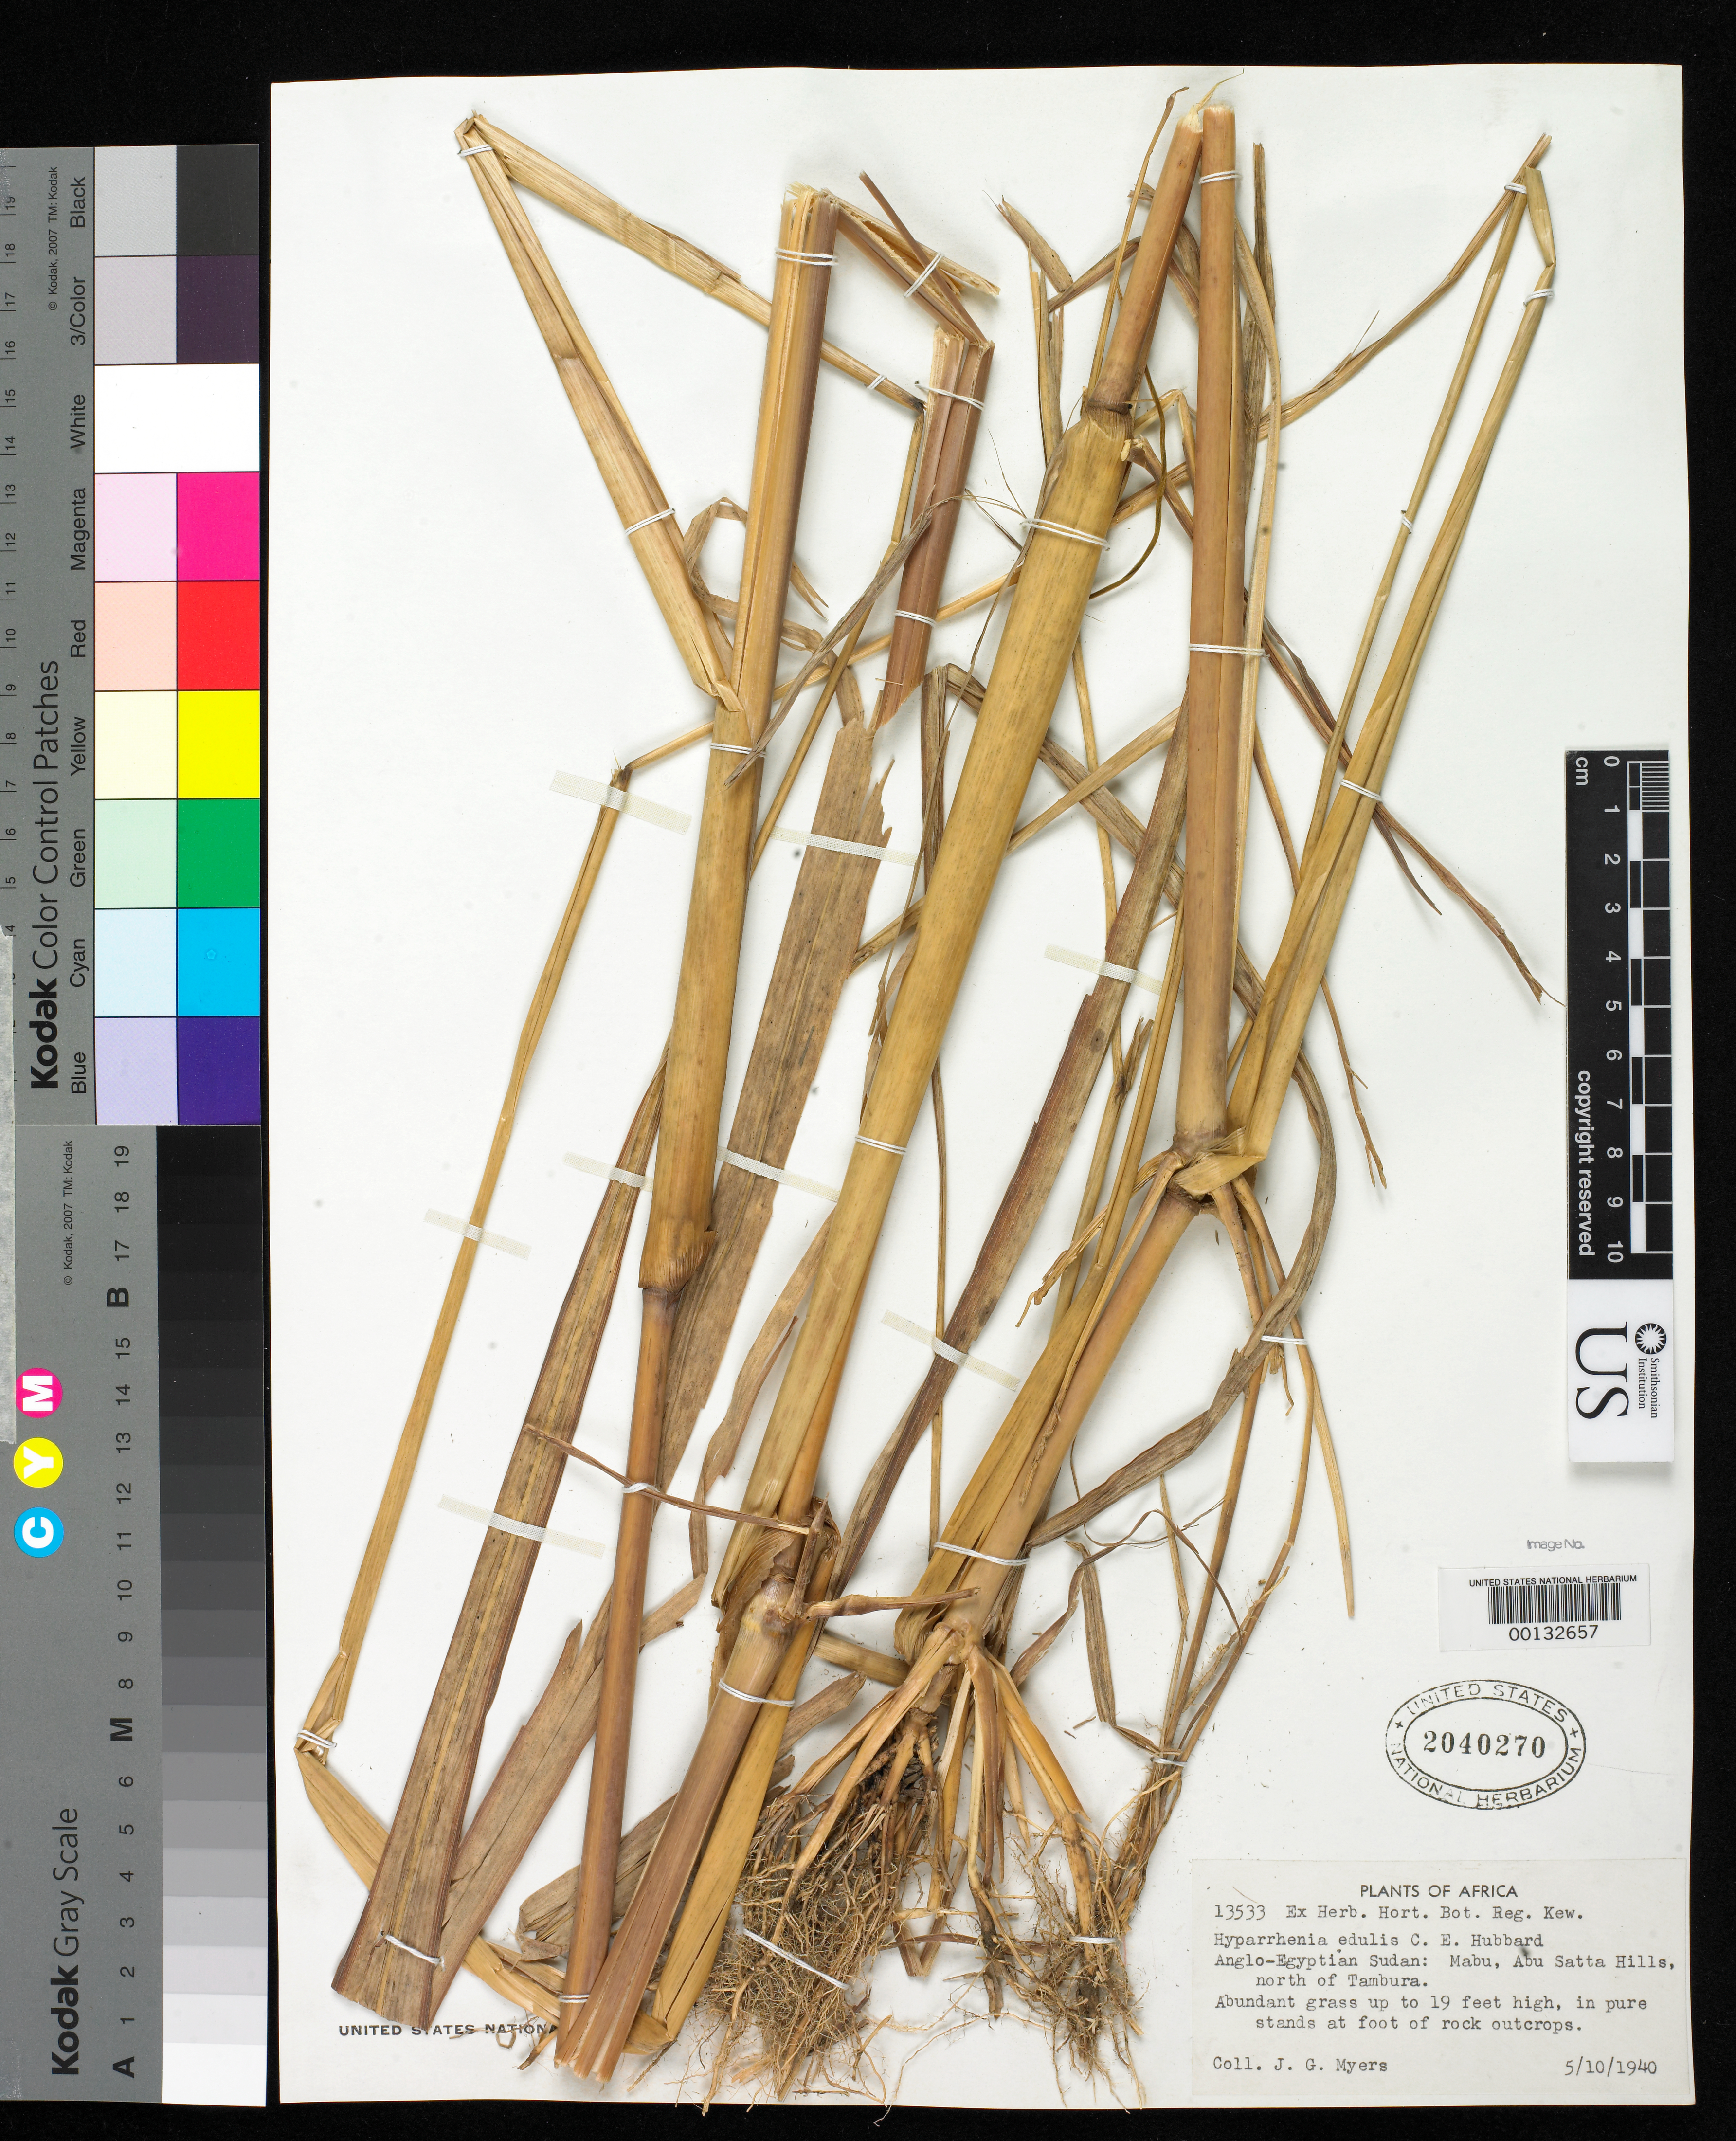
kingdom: Plantae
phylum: Tracheophyta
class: Liliopsida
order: Poales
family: Poaceae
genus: Hyparrhenia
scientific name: Hyparrhenia edulis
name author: C.E. Hubb.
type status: Isotype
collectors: J. Myers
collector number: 13533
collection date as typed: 05 Oct 1940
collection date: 1940-10-05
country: South Sudan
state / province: Western Equatoria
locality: Mabu, Abu Satta hills, north of Tambura.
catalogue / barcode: US 2040270